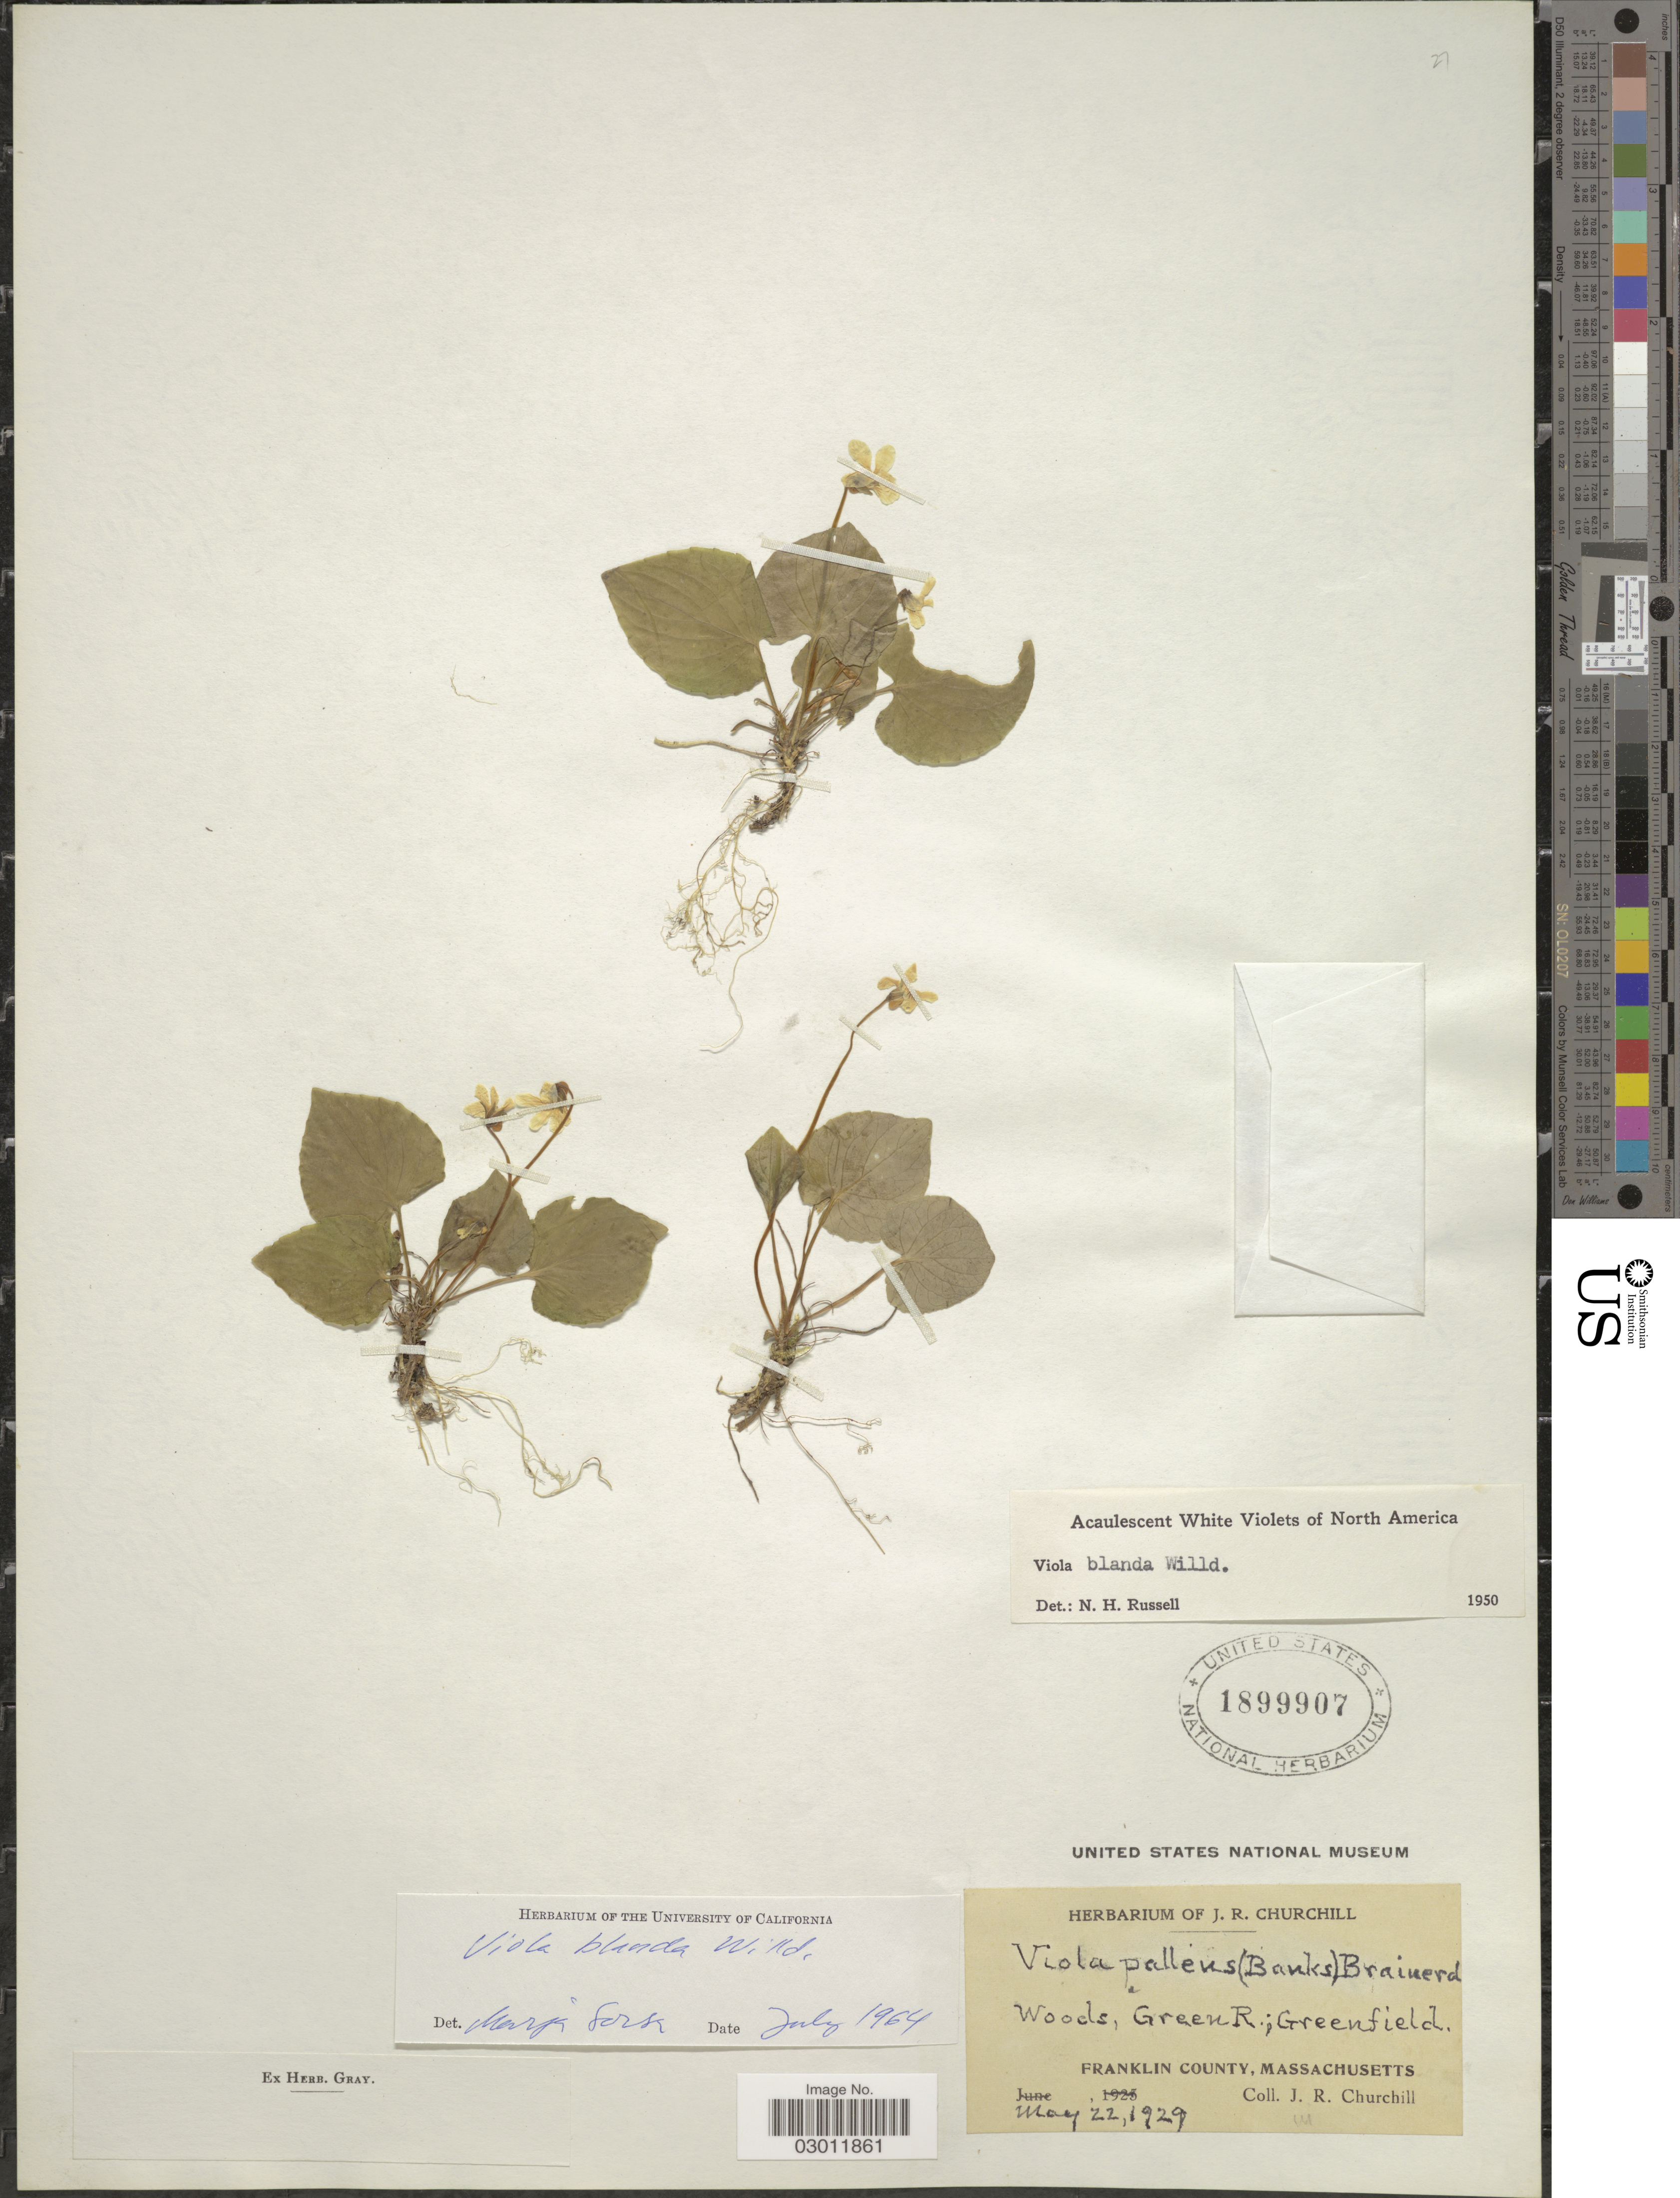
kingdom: Plantae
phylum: Tracheophyta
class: Magnoliopsida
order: Malpighiales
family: Violaceae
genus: Viola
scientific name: Viola blanda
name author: Willd.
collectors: J. Churchill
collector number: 14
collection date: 1929-05-22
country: United States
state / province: Massachusetts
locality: Green R.; Greenfield. Franklin County.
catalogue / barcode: US 1899907